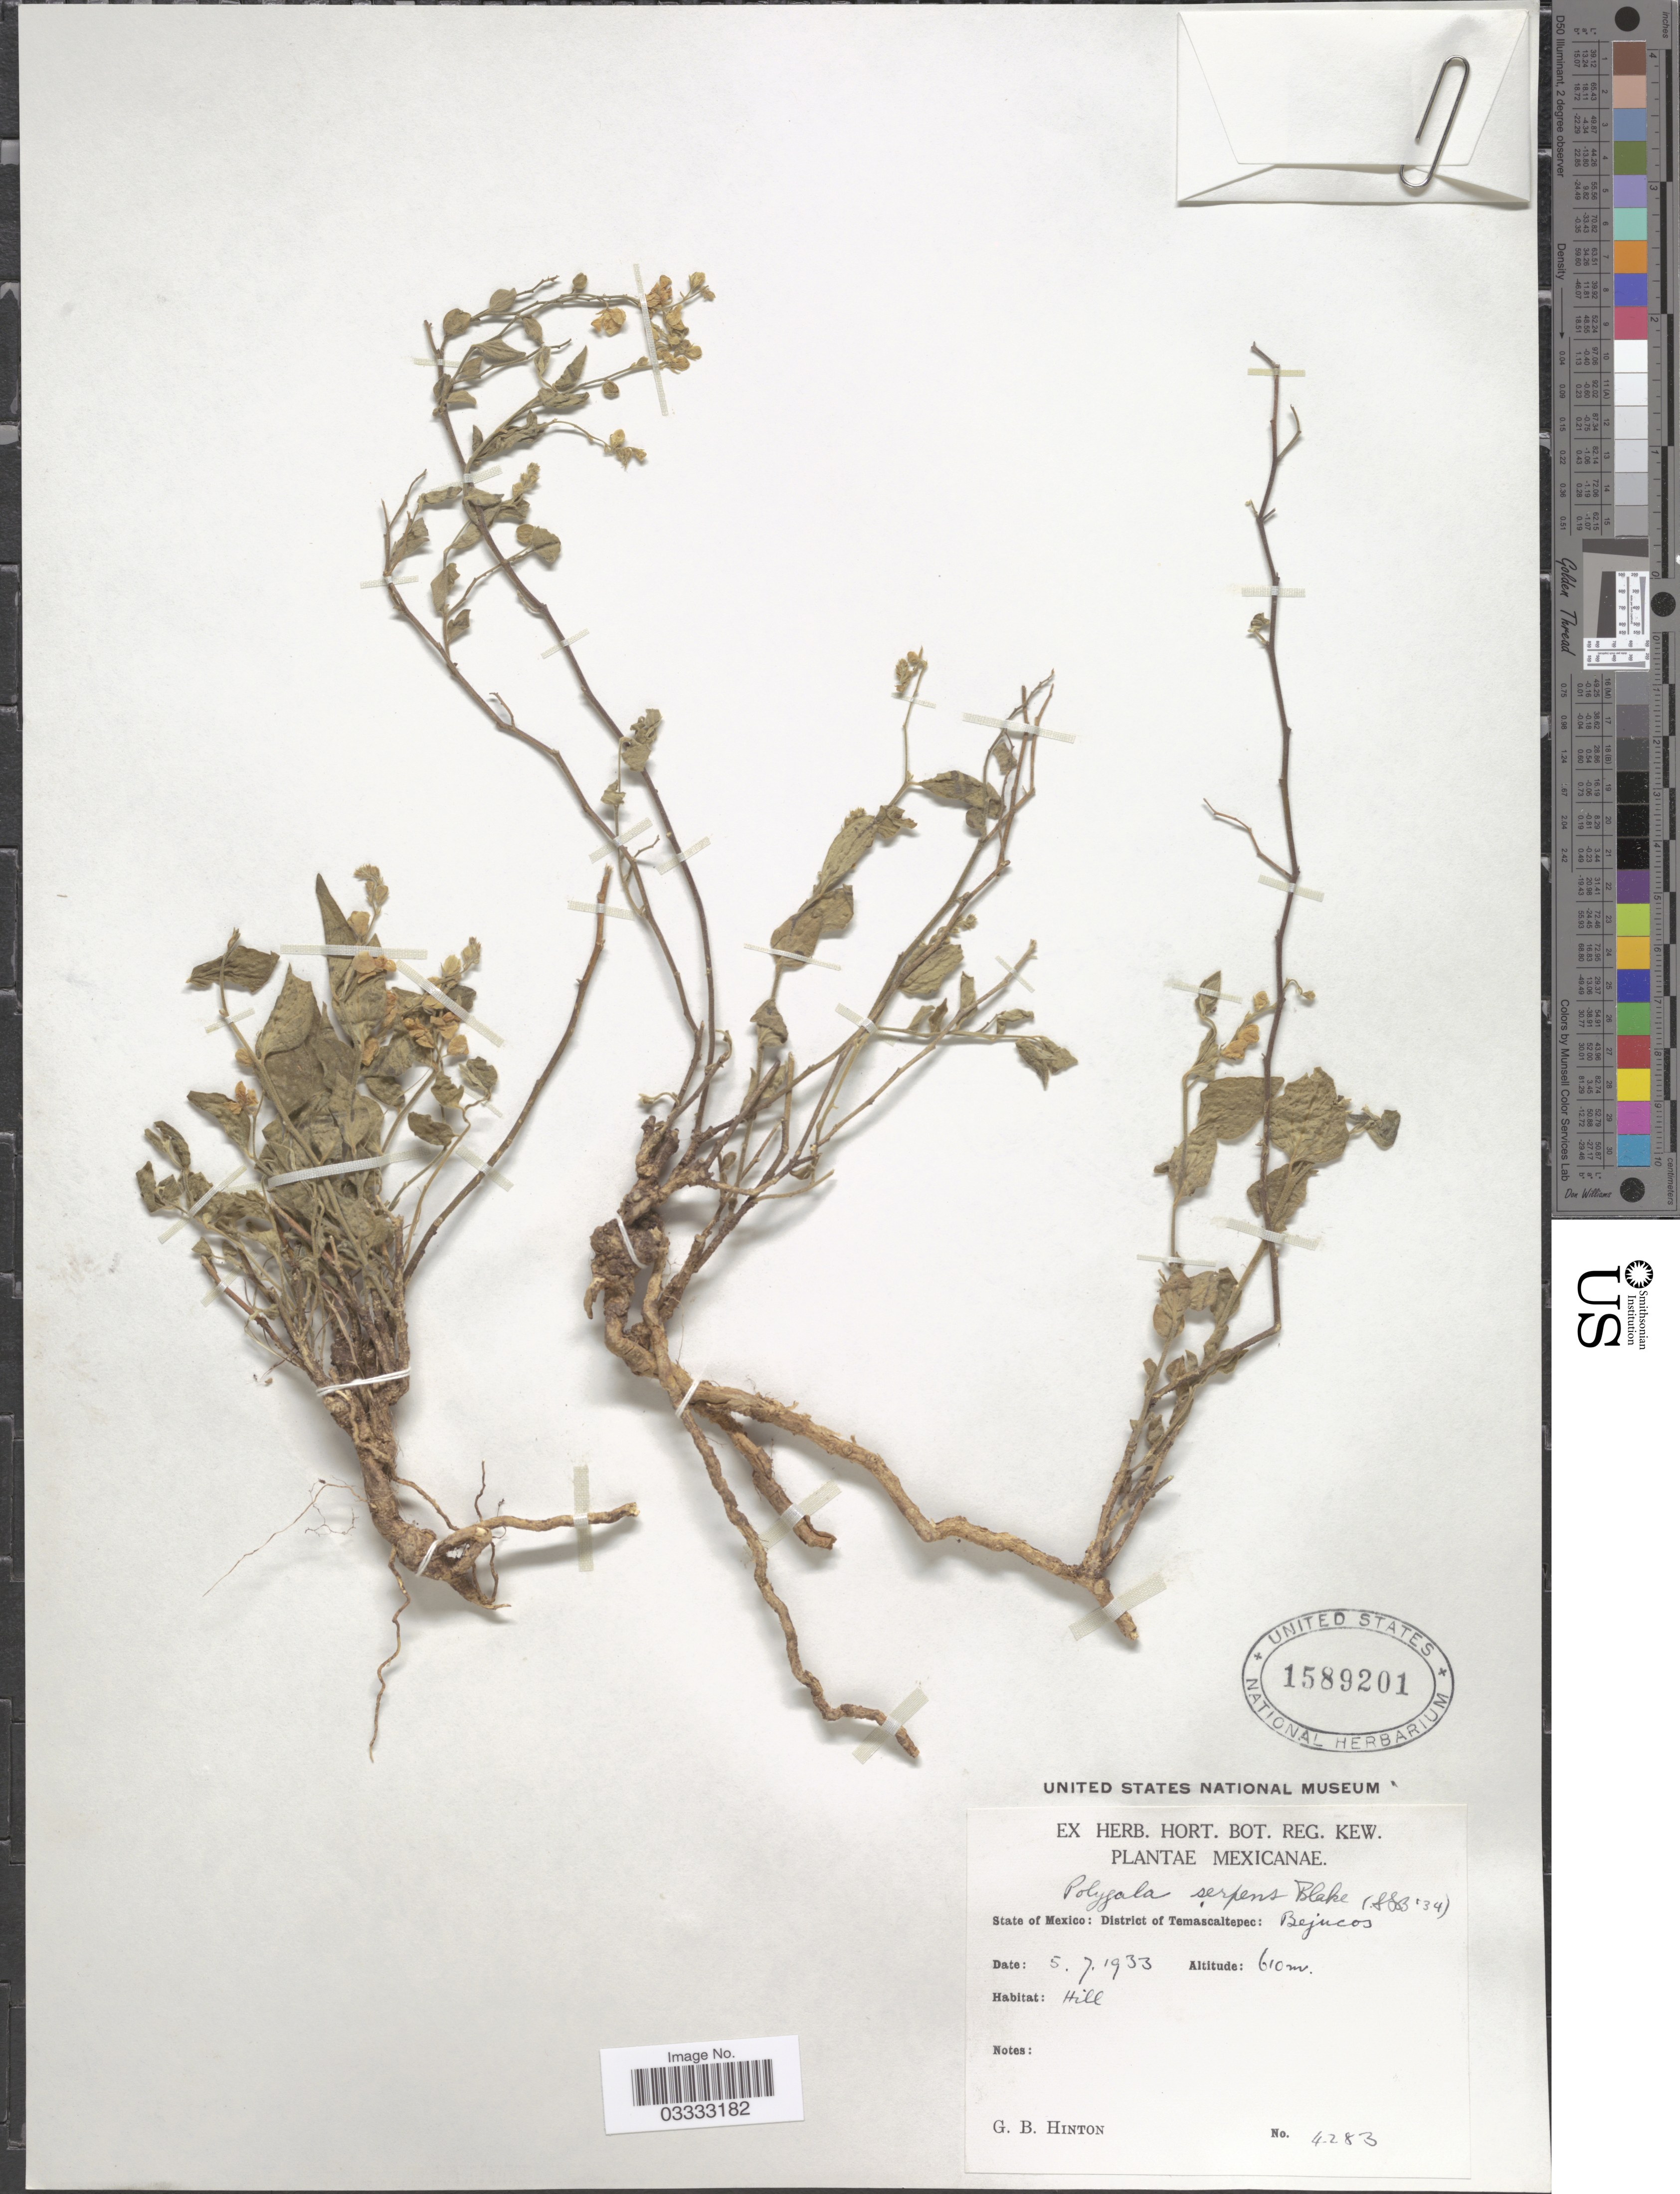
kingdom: Plantae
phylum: Tracheophyta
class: Magnoliopsida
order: Fabales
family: Polygalaceae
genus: Hebecarpa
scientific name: Hebecarpa velutina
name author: (C. Presl) J.R. Abbott & J.F.B. Pastore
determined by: Strong, Mark T., (BOT), Smithsonian Institution - National Museum of Natural History (UNITED STATES)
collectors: G. B. Hinton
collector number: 4283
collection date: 1933-07-05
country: Mexico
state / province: México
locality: District of Temascaltepec: Bejucos.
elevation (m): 610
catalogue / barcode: US 1589201